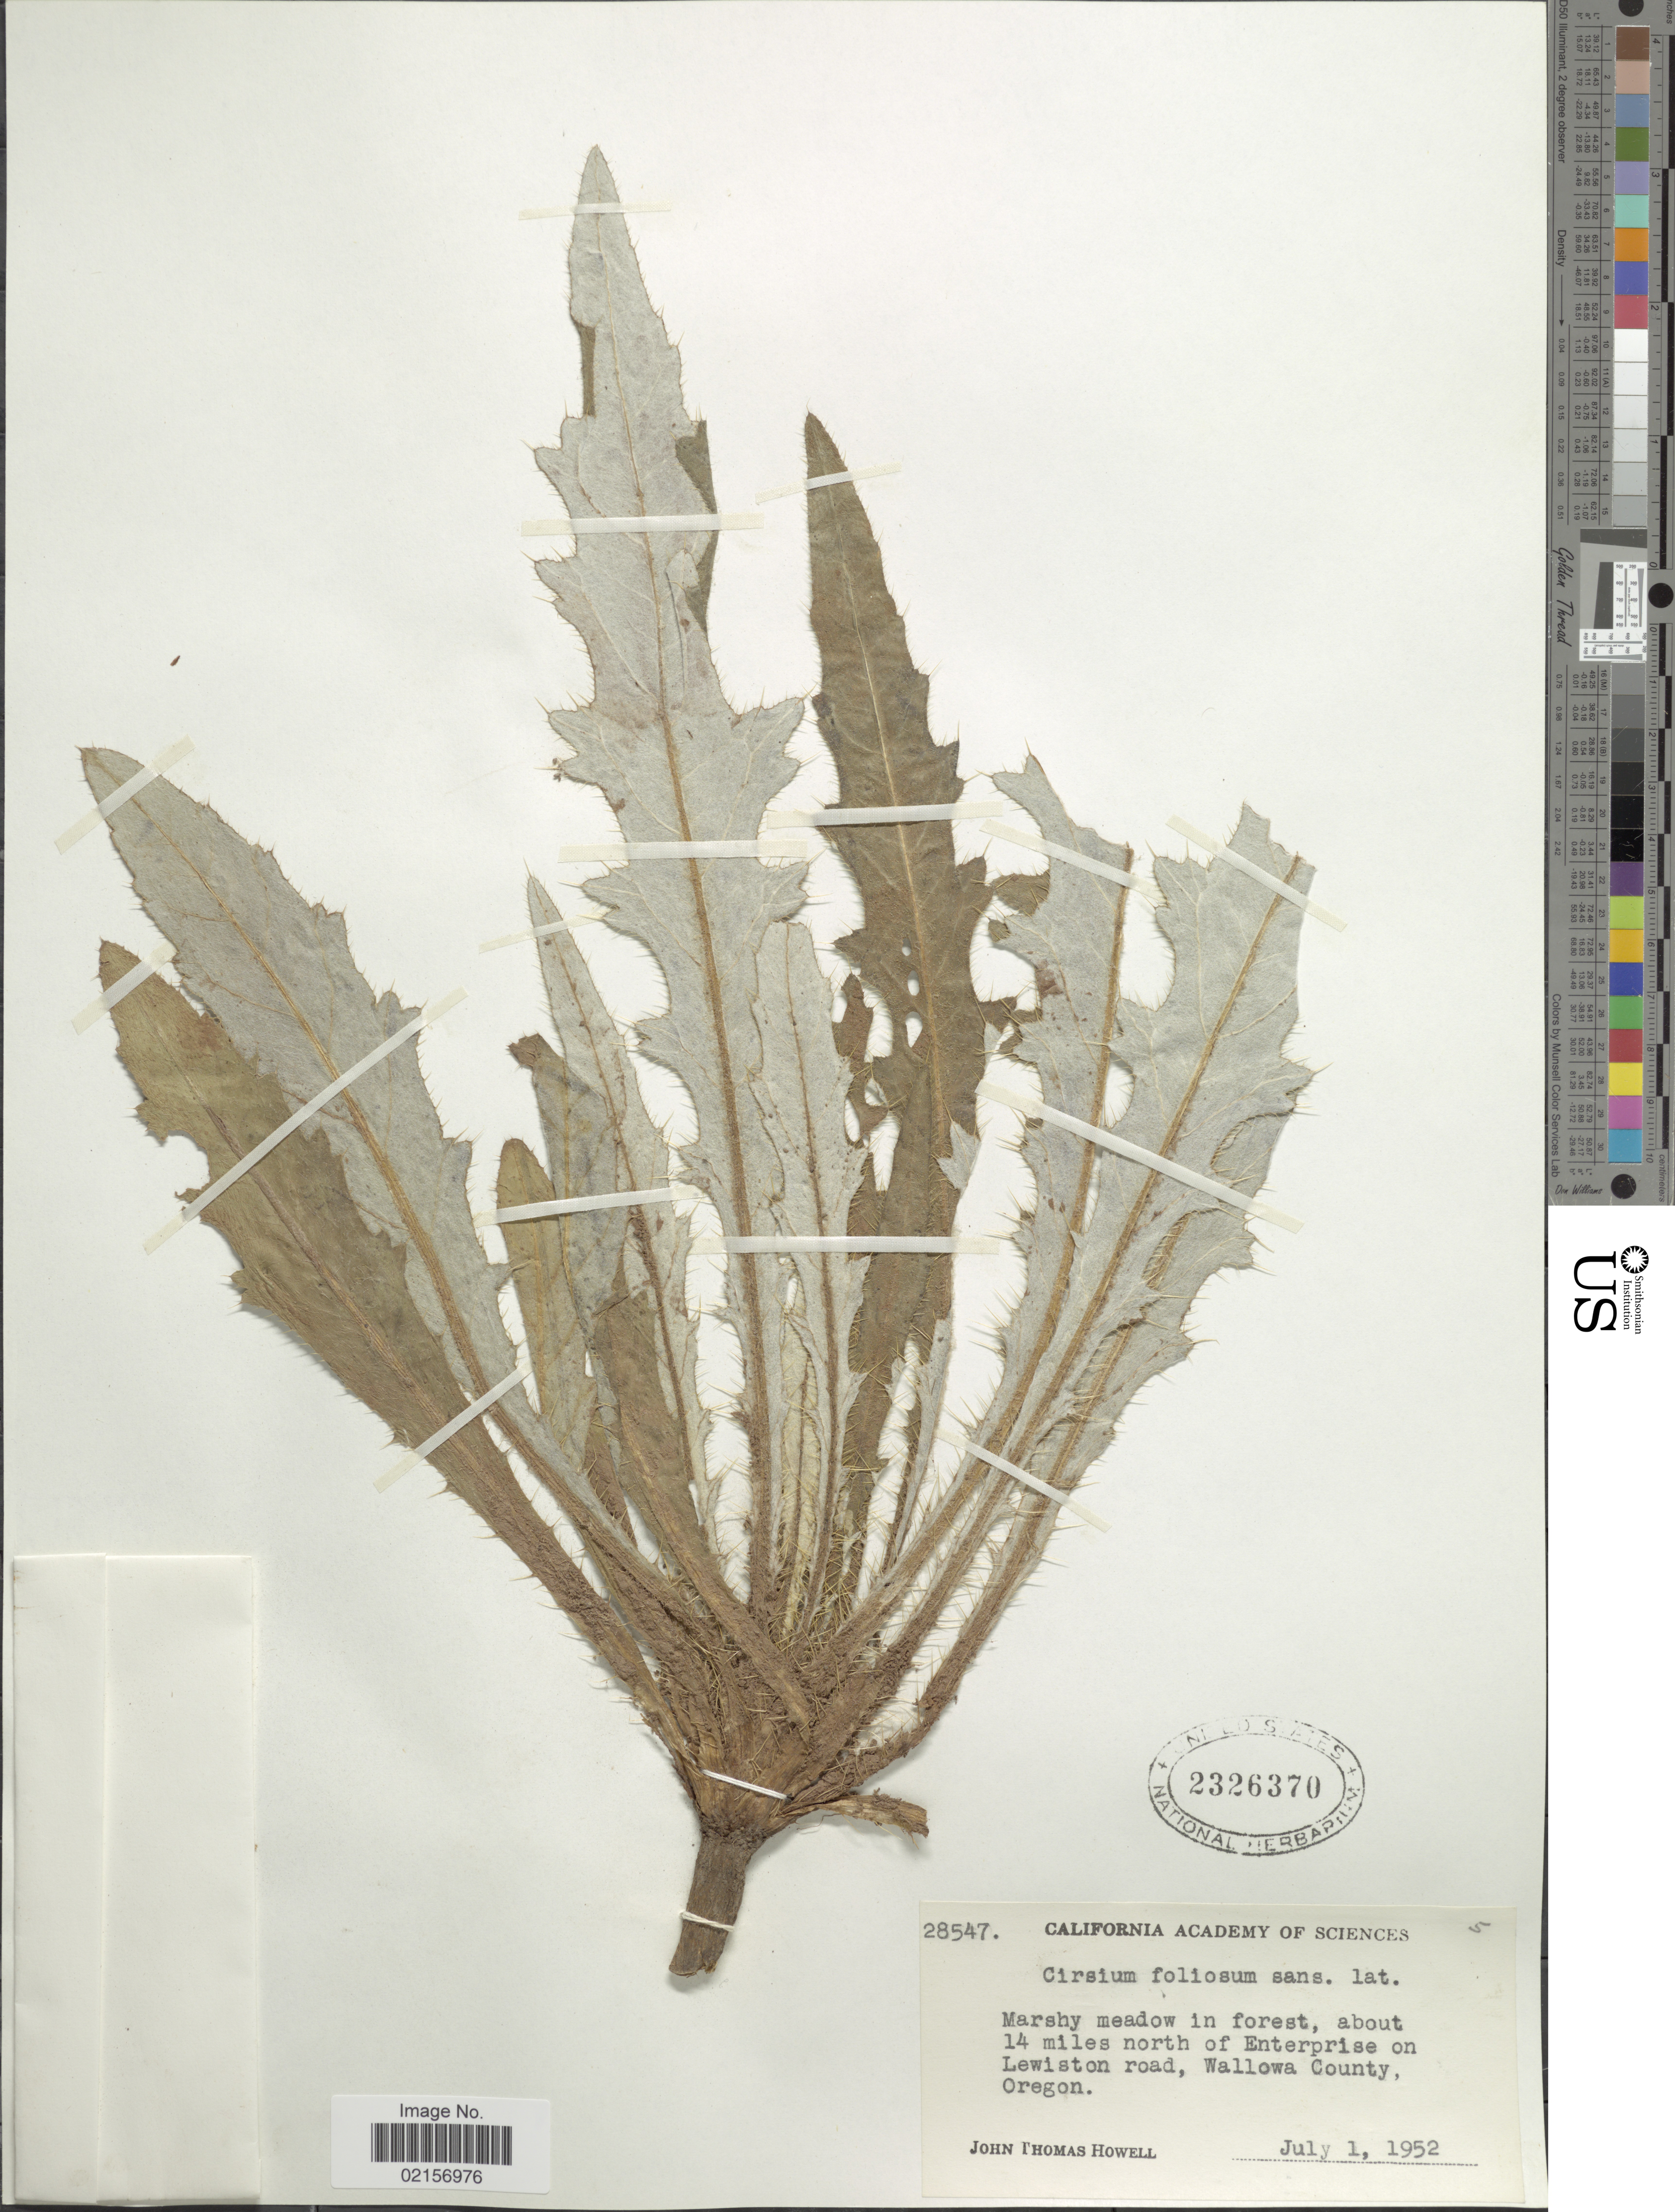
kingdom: Plantae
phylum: Tracheophyta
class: Magnoliopsida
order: Asterales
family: Asteraceae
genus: Cirsium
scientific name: Cirsium scariosum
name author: Nutt.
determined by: Ackerfield, Jennifer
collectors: J. T. Howell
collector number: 28547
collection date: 1952-07-01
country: United States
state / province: Oregon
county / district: Wallowa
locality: Marshy meadow in forest, about 14 miles north of Enterprise on Lewiston road, Wallowa County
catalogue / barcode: US 2326370